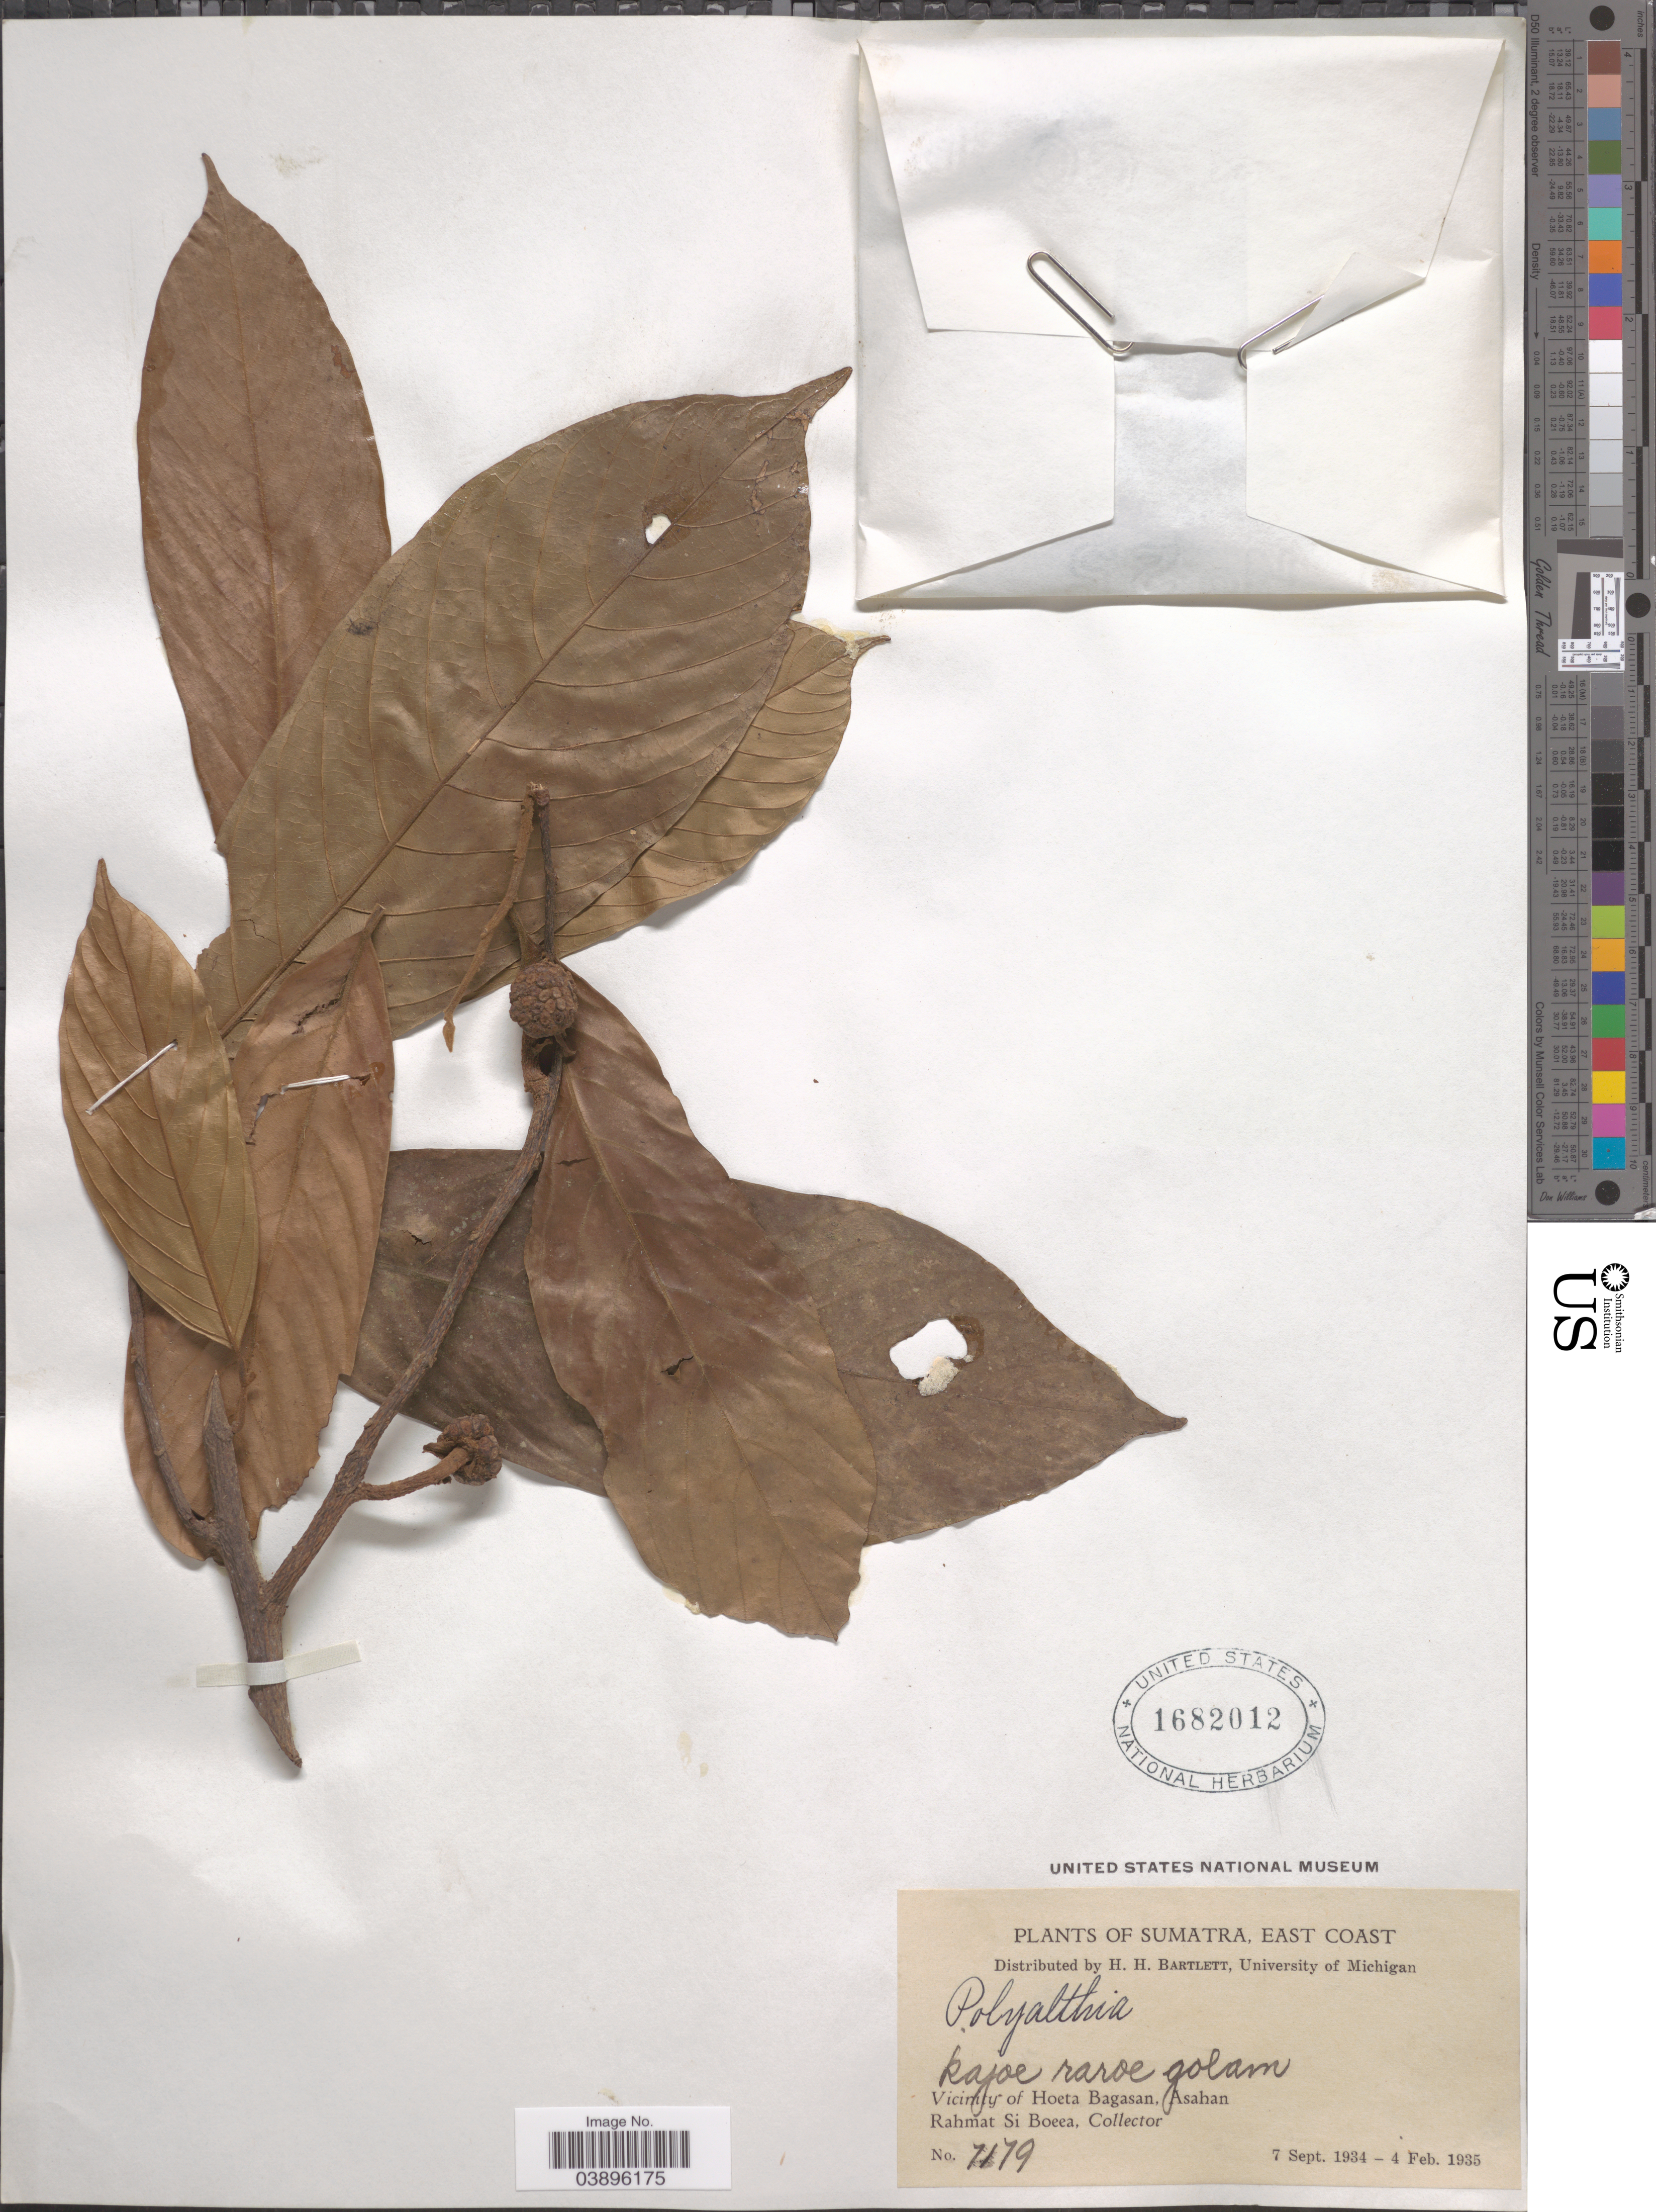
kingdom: Plantae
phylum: Tracheophyta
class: Magnoliopsida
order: Magnoliales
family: Annonaceae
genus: Polyalthia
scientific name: Polyalthia sp.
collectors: Rahmat Si Boeea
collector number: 7179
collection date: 1934-09-07/1935-02-04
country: Indonesia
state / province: Sumatra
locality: East Coast. Vicinity of Hoeta Bagasan, Asahan.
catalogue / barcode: US 1682012